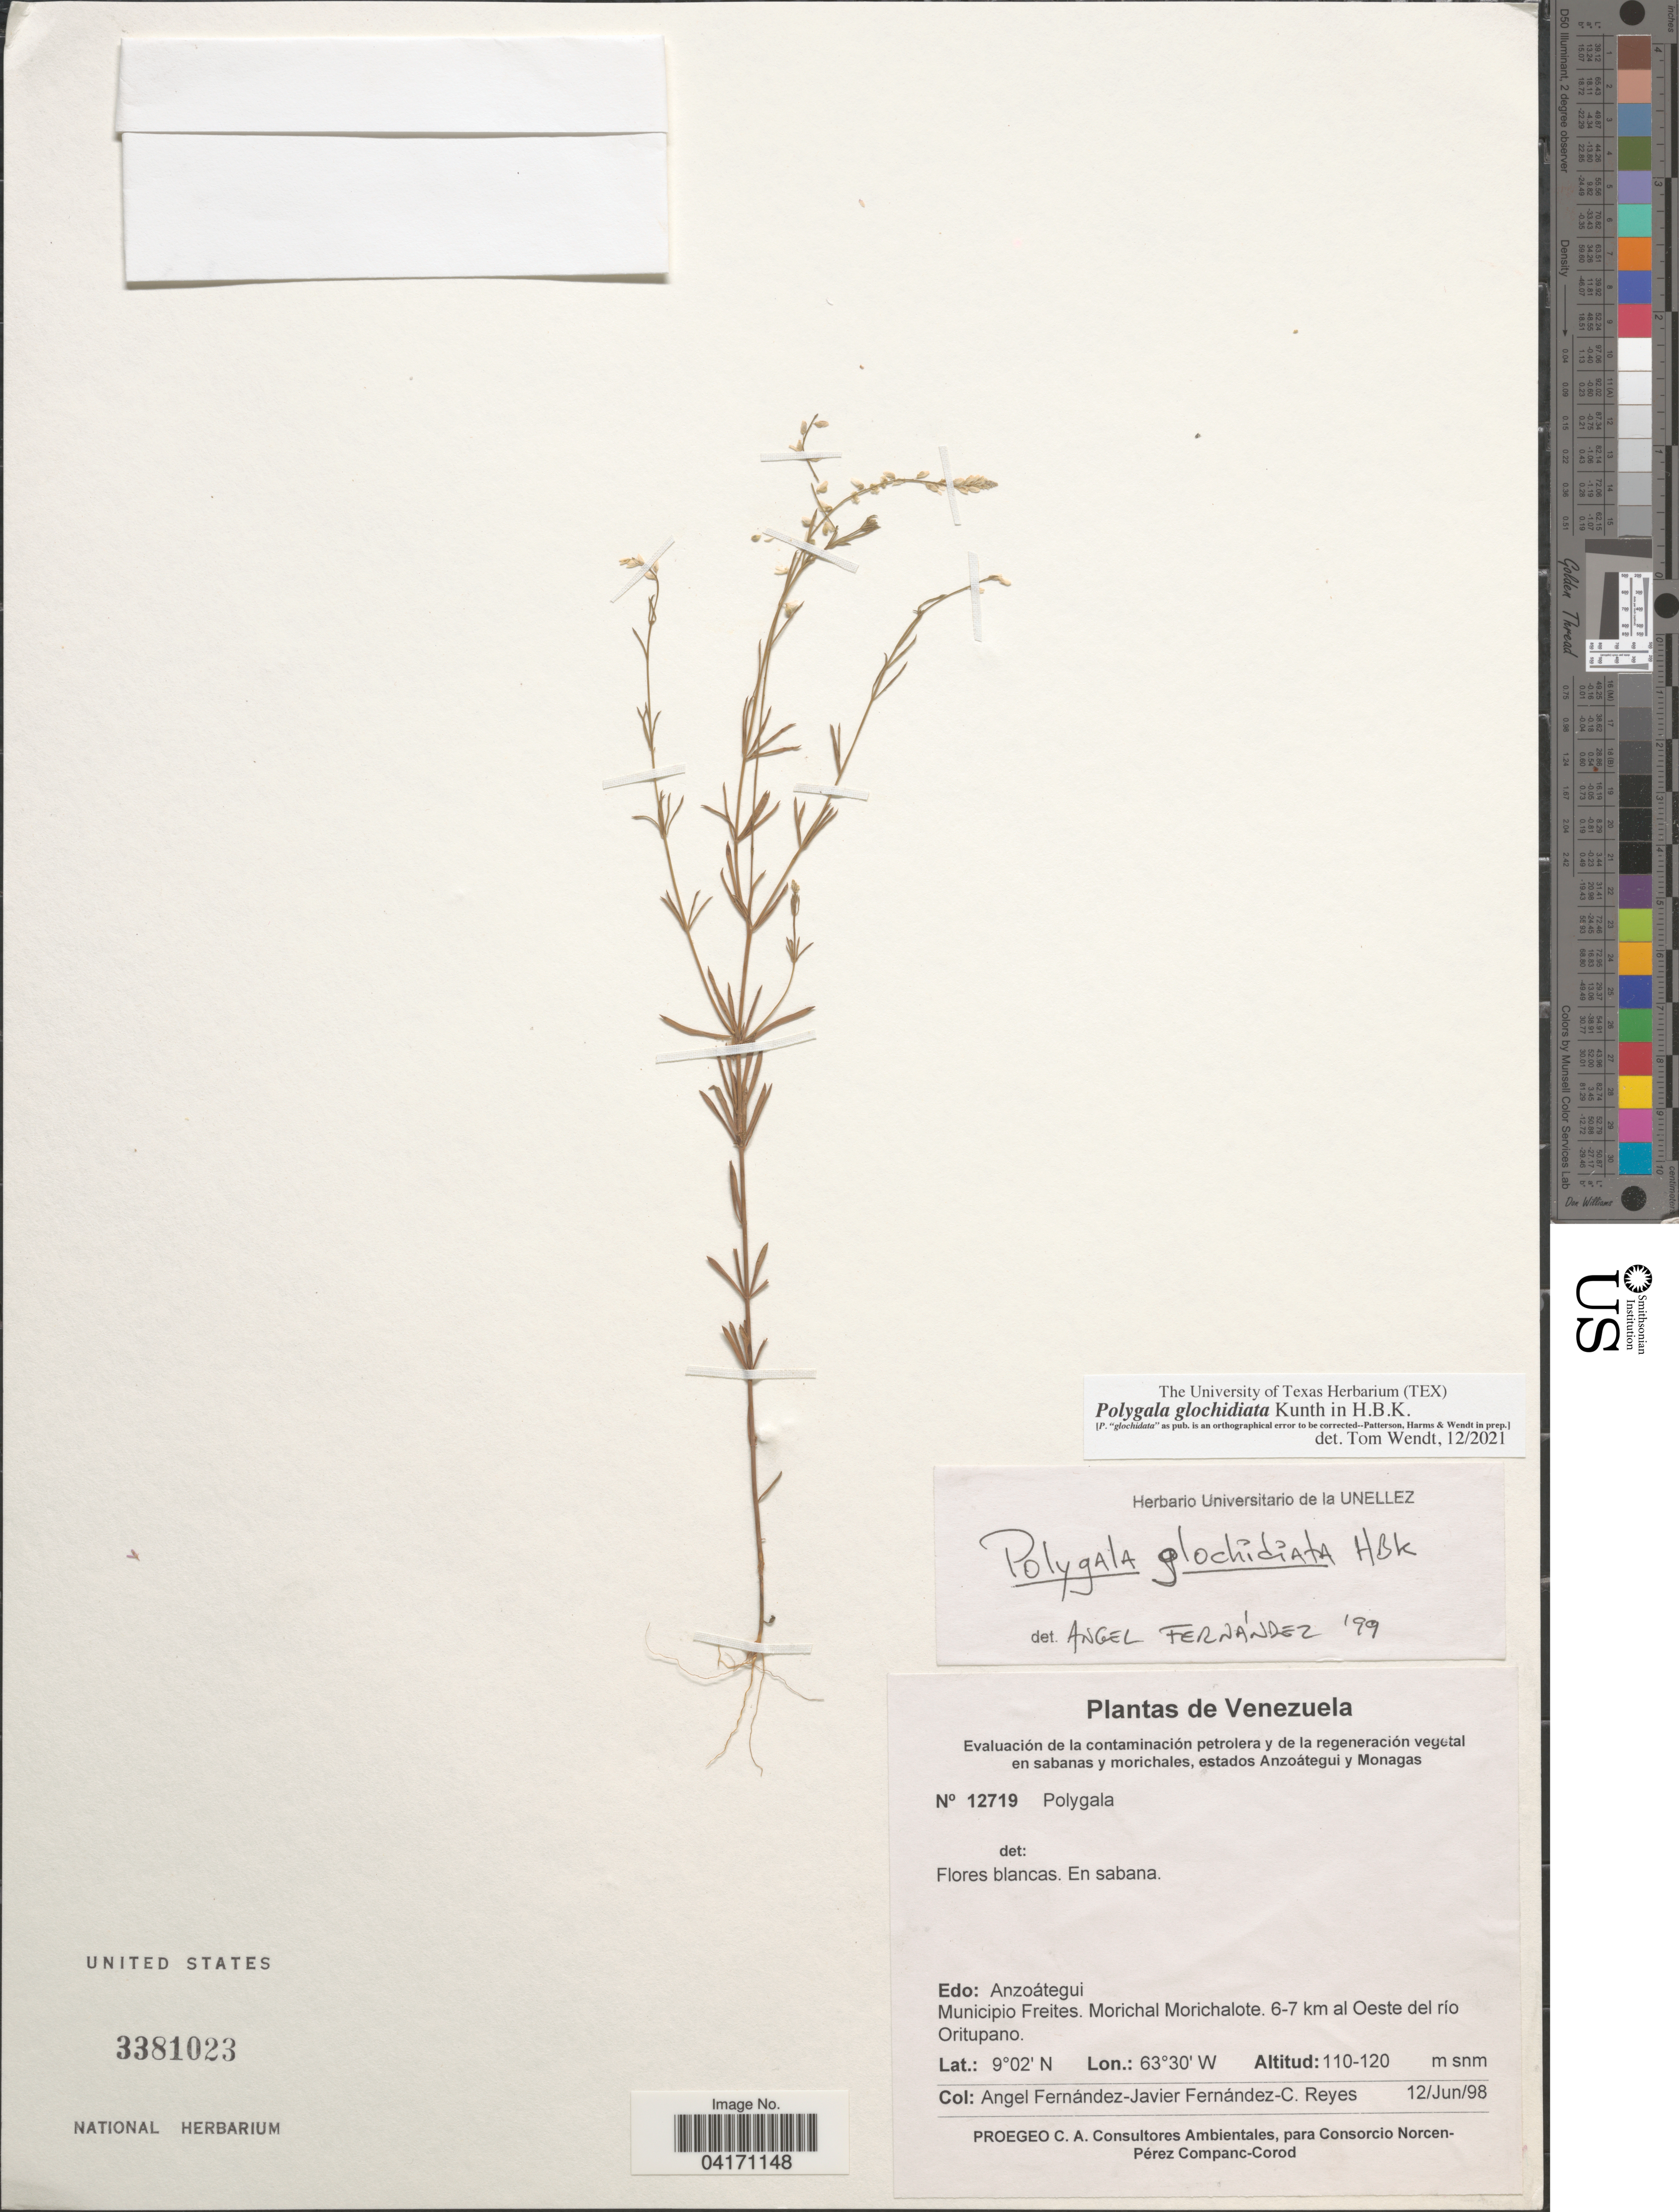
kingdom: Plantae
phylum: Tracheophyta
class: Magnoliopsida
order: Fabales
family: Polygalaceae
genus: Polygala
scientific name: Polygala glochidiata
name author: Kunth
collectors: Á. Fernández, J. Fernández & C. Reyes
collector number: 12719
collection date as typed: Transcribed d/m/y: 12/6/98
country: Venezuela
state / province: Anzoategui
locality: Municipio Freites. Morichal Morichalote. 6-7 km al Oeste del río Oritupano.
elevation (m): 110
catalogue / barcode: US 3381023